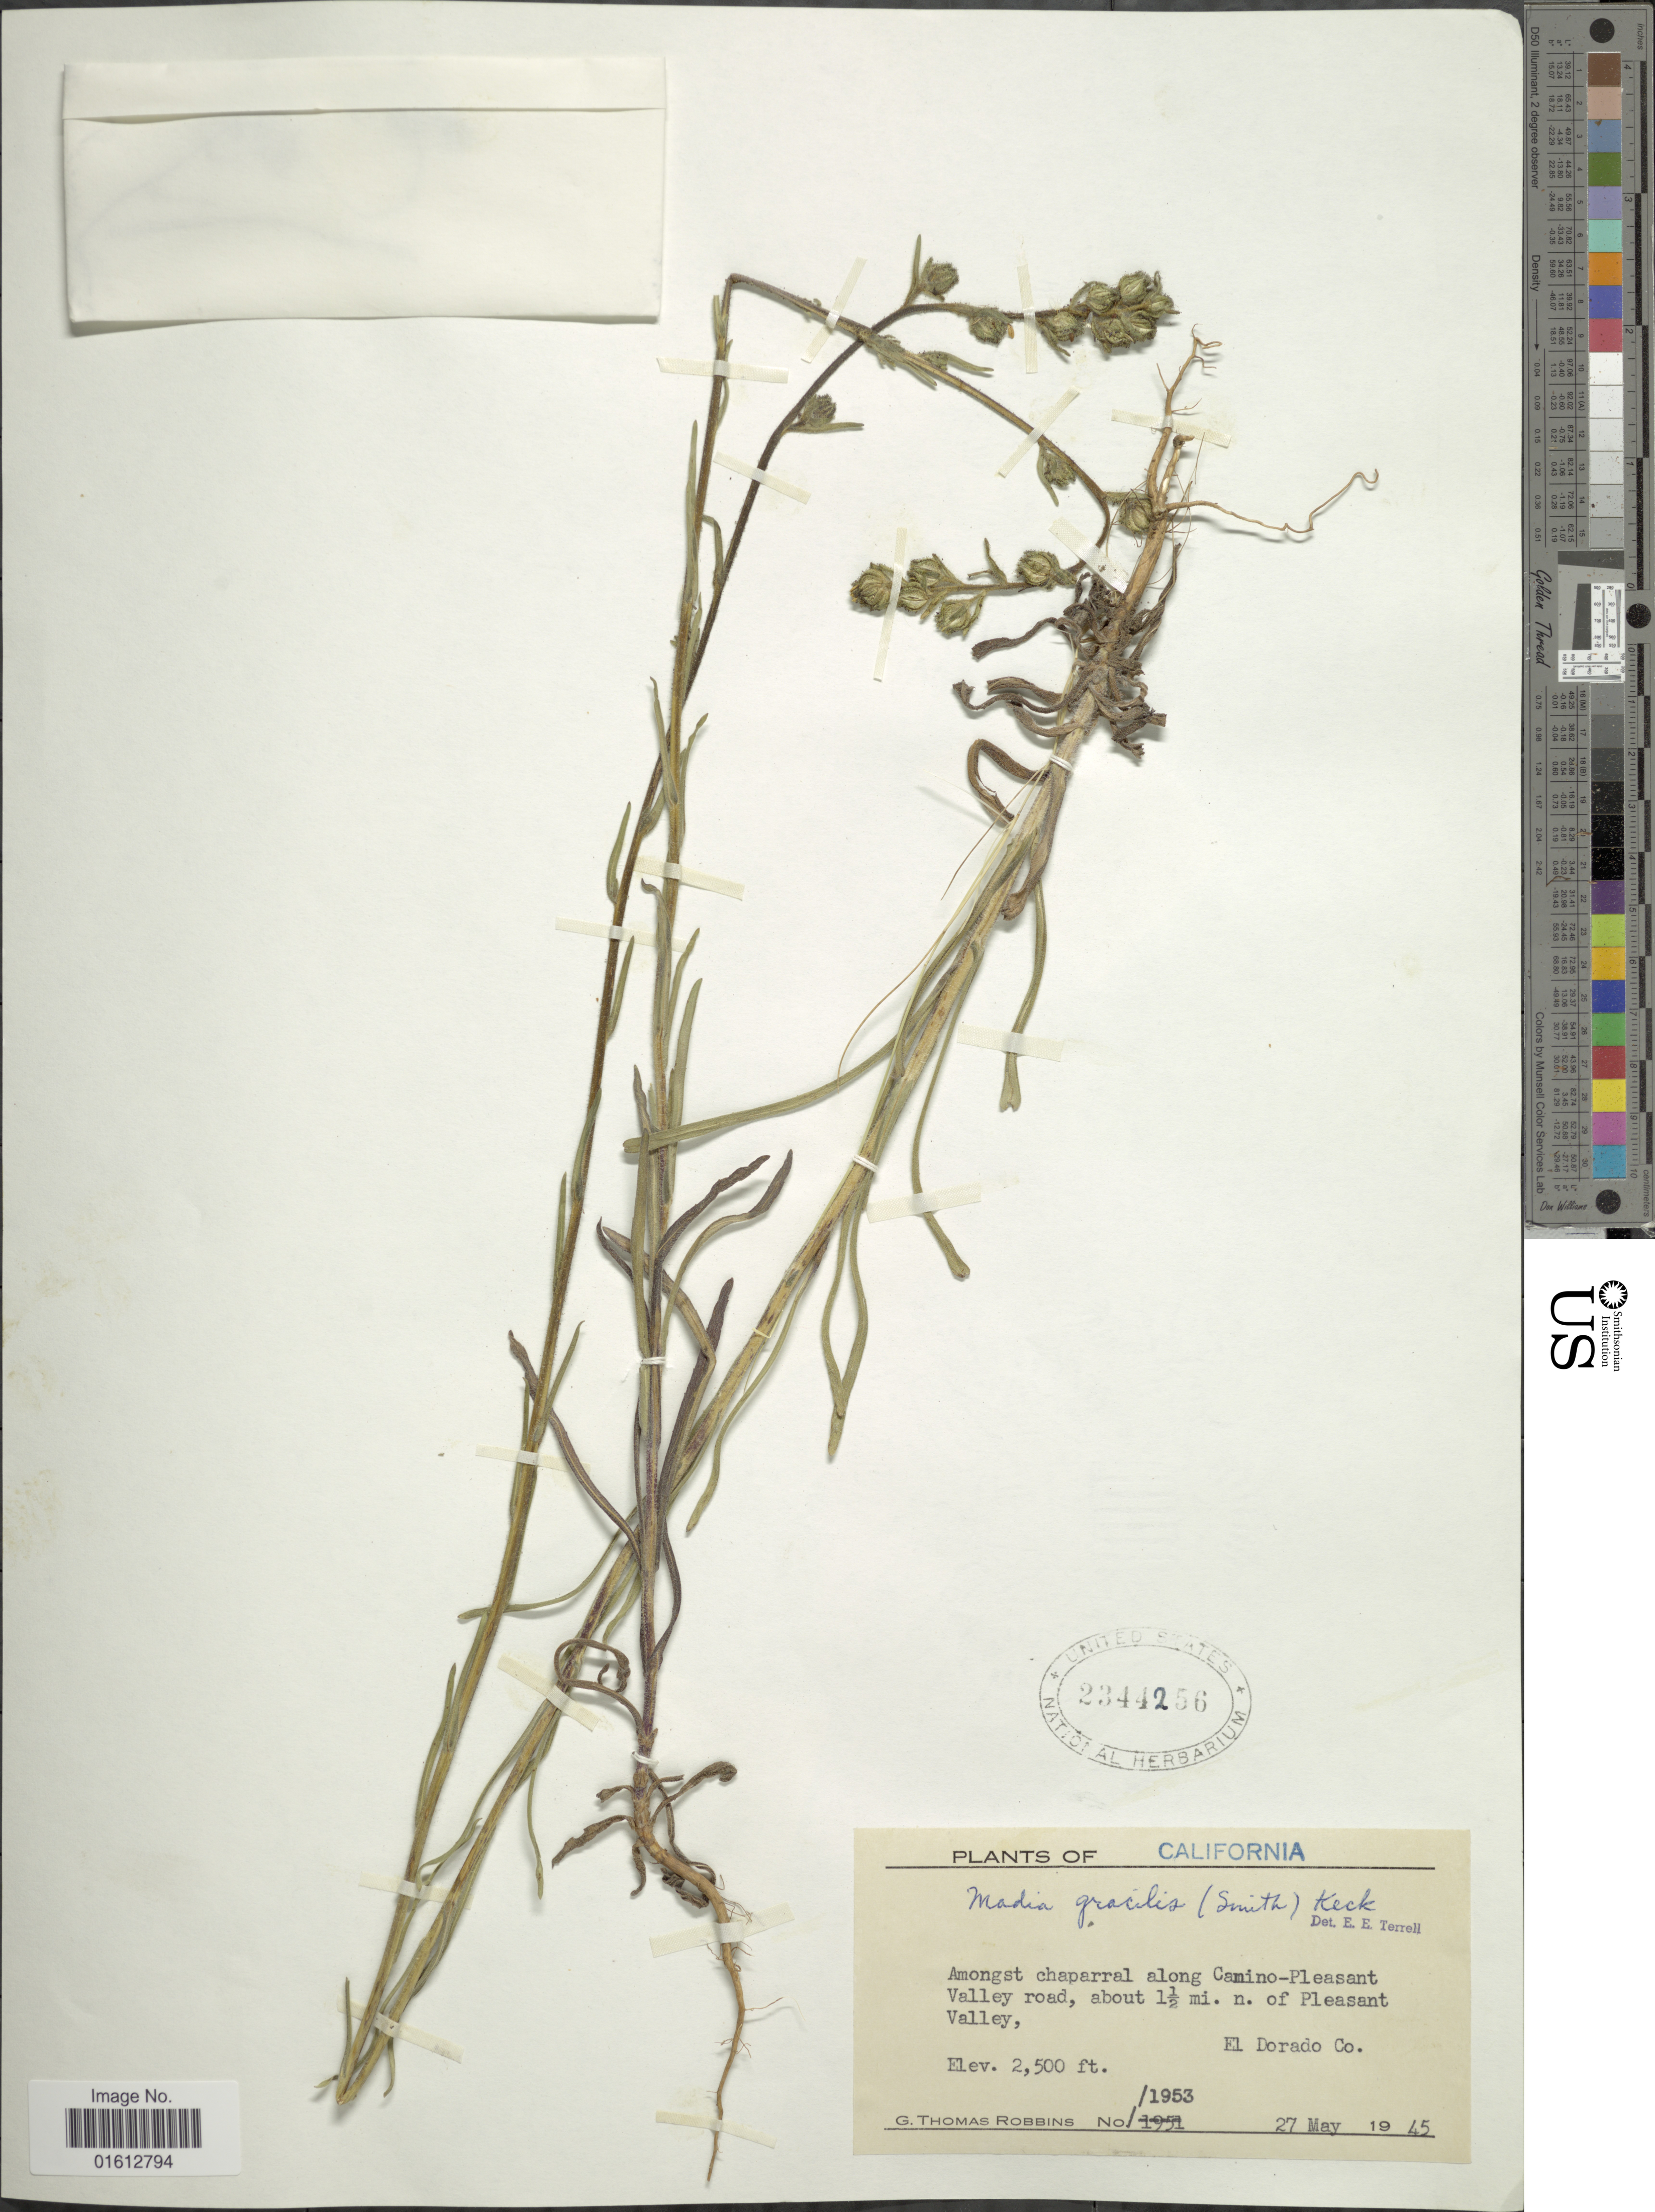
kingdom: Plantae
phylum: Tracheophyta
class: Magnoliopsida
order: Asterales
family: Asteraceae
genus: Madia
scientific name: Madia gracilis subsp. gracilis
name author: (Sm.) D.D. Keck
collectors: G. T. Robbins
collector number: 1953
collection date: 1945-05-27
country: United States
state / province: California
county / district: El Dorado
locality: California, El Dorado Co., amongst chaparral along Camino-Pleasant Valley road, about 1 1/2 mi. n. of Pleasant Valley.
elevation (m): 762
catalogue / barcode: US 2344256